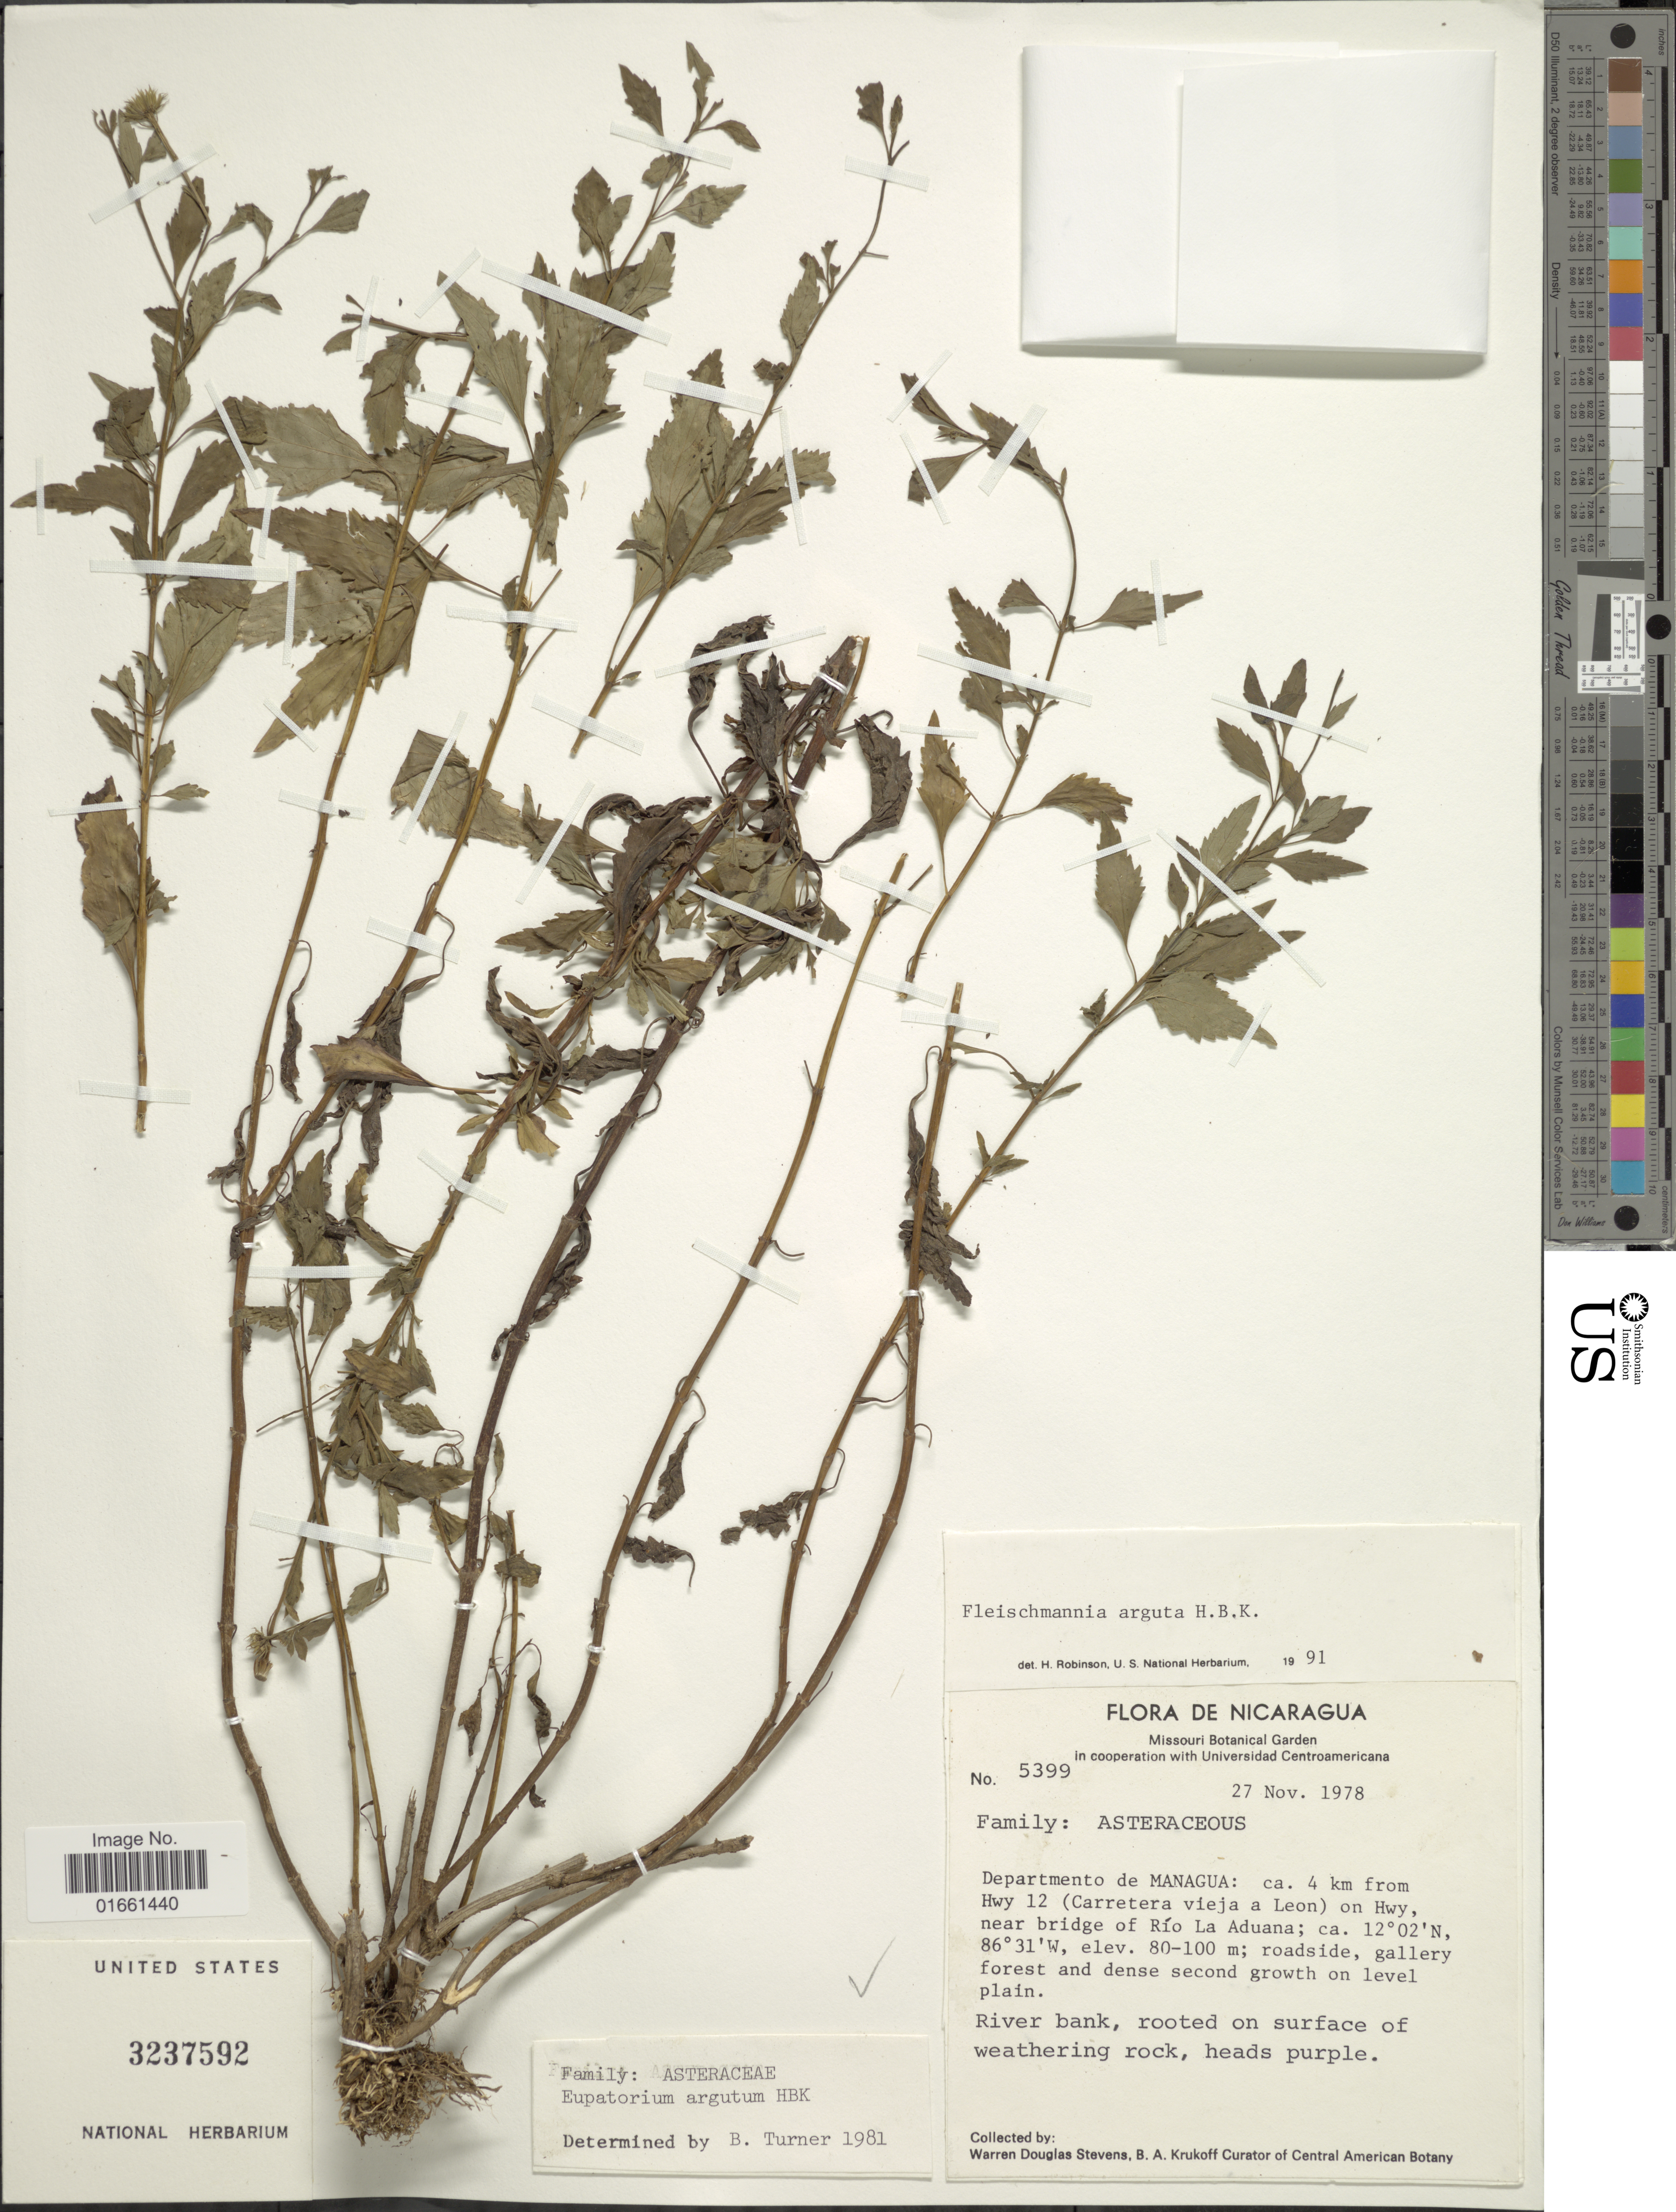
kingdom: Plantae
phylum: Tracheophyta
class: Magnoliopsida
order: Asterales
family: Asteraceae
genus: Fleischmannia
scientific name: Fleischmannia arguta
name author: (Kunth) B.L. Rob.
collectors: W. D. Stevens & B. A. Krukoff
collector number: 5399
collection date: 1978-11-27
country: Nicaragua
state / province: Managua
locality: Departemento de Managua: Ca 4 km from hwy 12 ( Carretera vieja a Leon ) on Hwy, near bridge of Rio La Aduana.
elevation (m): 80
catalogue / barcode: US 3237592